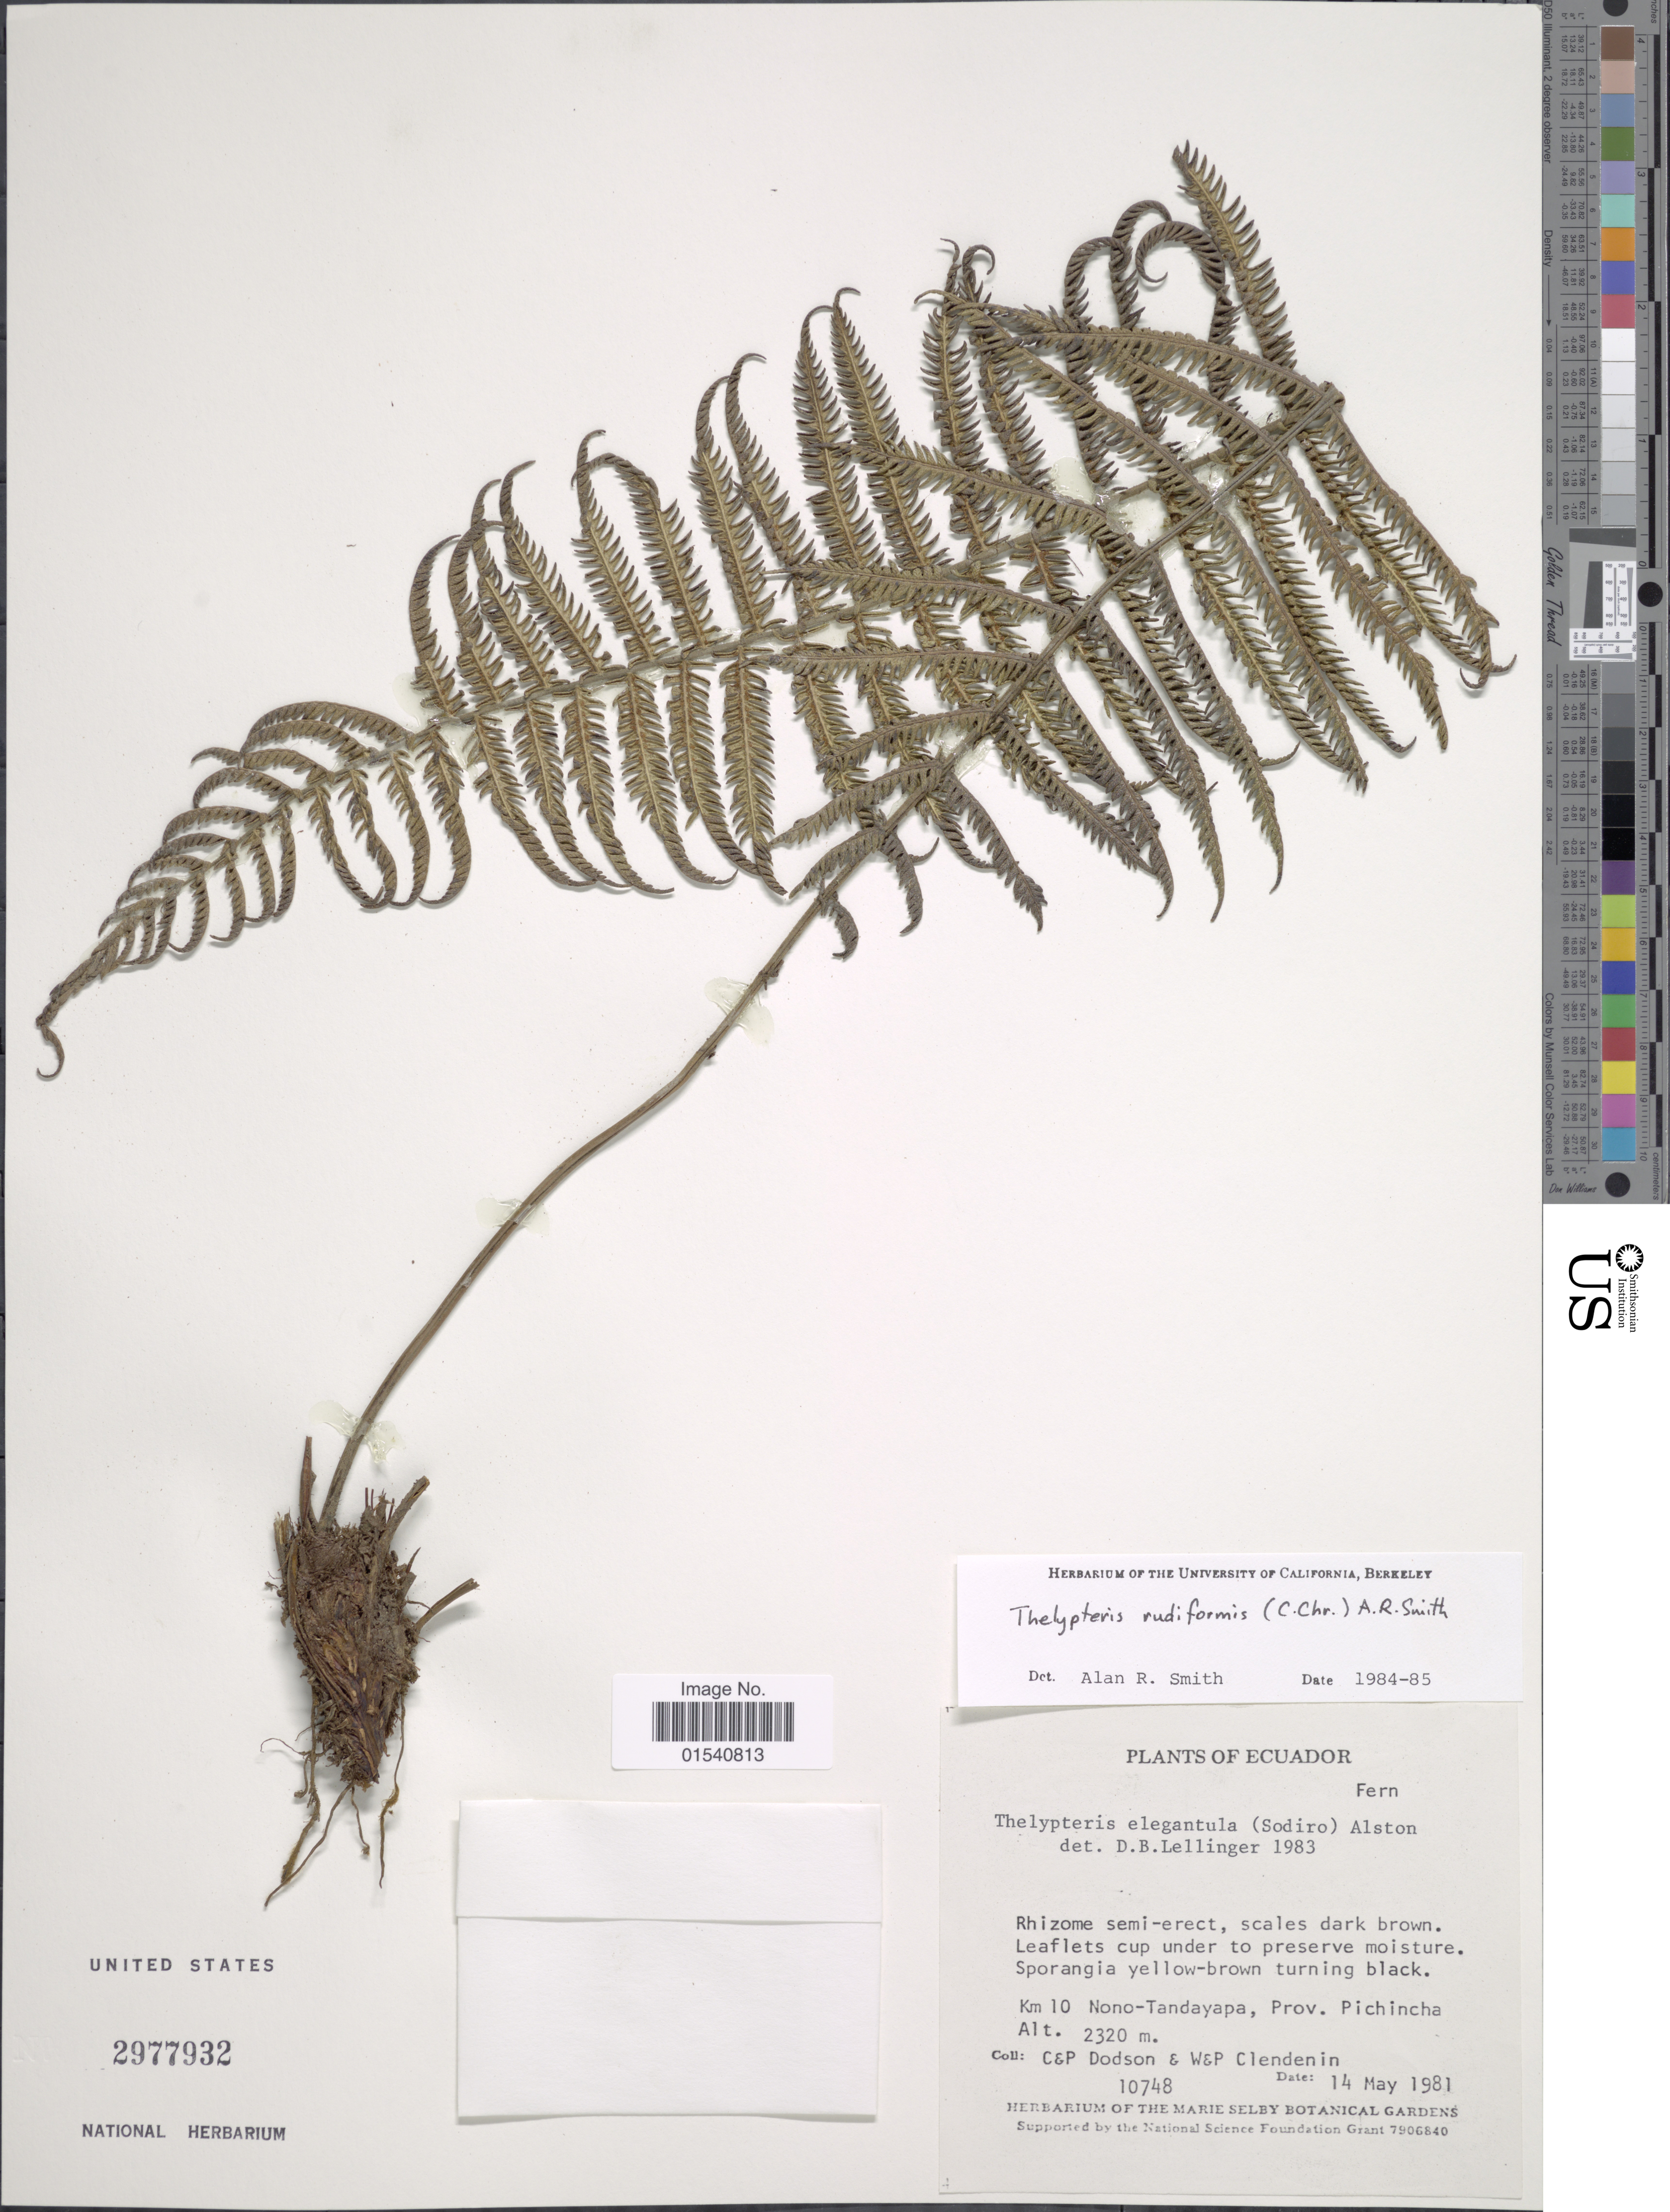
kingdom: Plantae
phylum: Tracheophyta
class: Polypodiopsida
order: Polypodiales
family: Thelypteridaceae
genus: Amauropelta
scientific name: Amauropelta rudiformis (C. Chr.) comb. nov., ined 2015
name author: (C. Chr.)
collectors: C. Dodson, P. M. Dodson, W. Clendenin & P. Clendenin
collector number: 10748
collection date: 1981-05-14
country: Ecuador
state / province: Pichincha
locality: Km 10 Nono-Tandayapa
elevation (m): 2320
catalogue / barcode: US 2977932